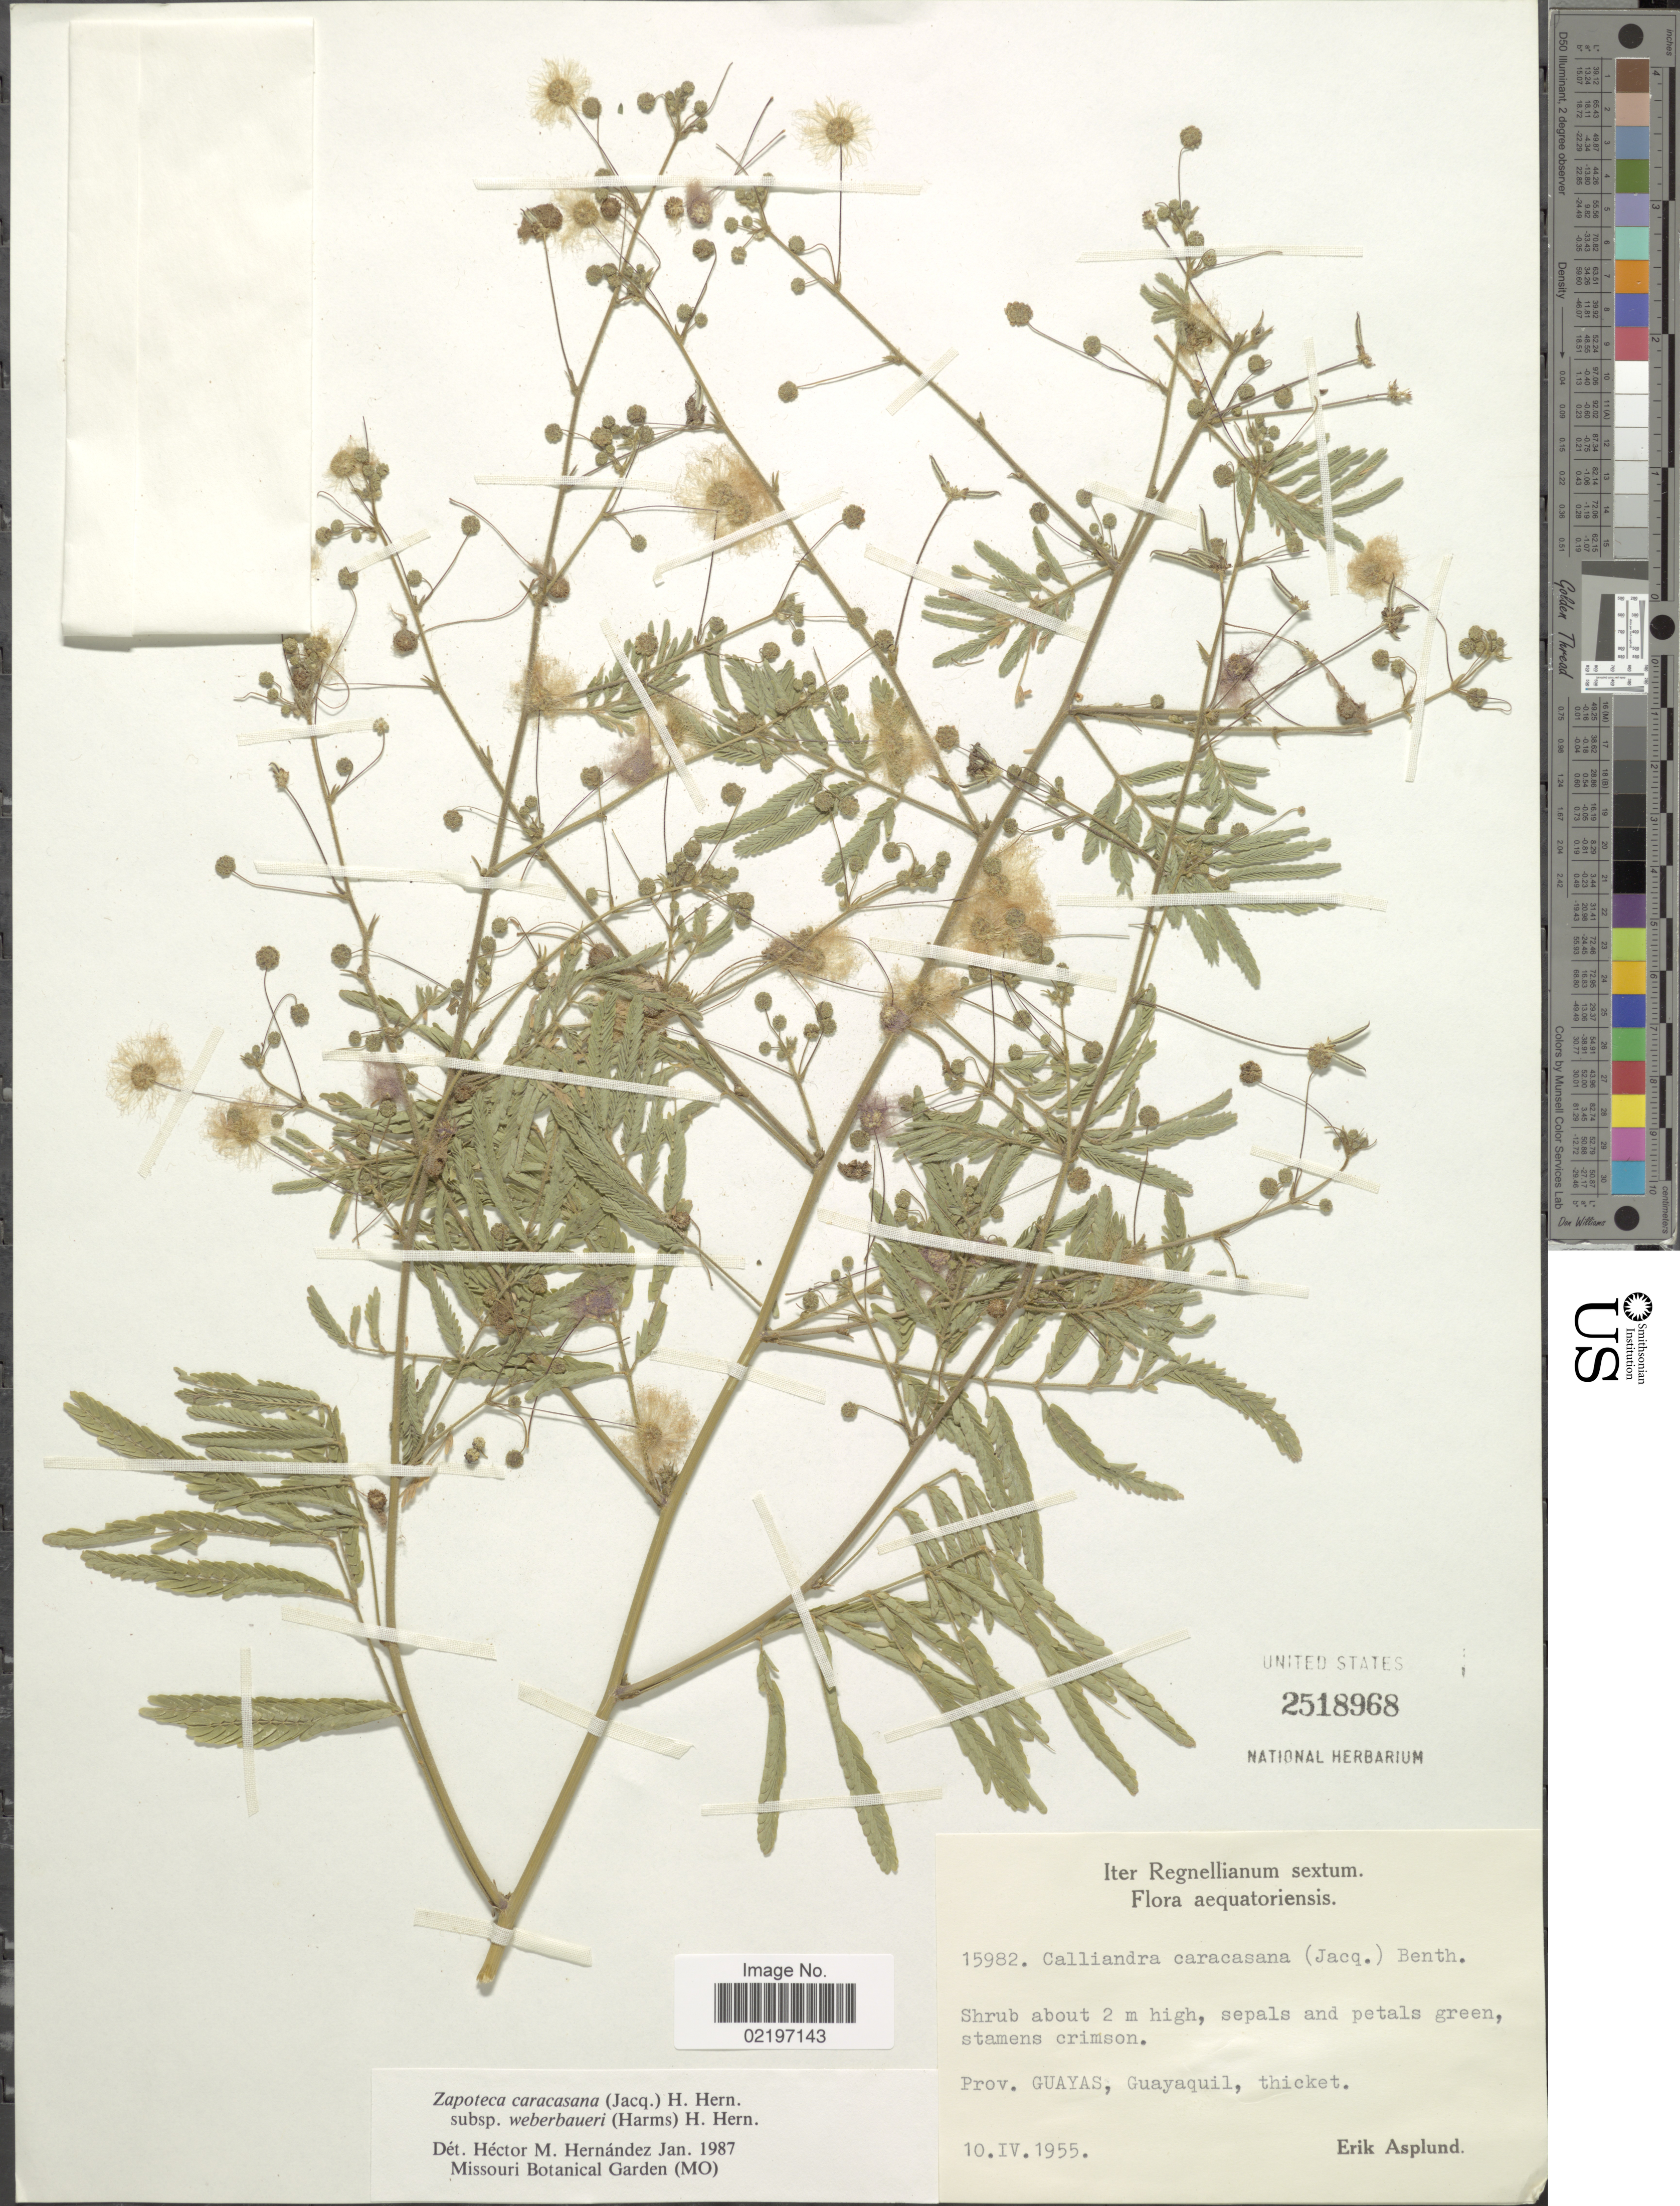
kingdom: Plantae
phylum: Tracheophyta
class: Magnoliopsida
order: Fabales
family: Fabaceae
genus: Zapoteca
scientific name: Zapoteca caracasana subsp. weberbaueri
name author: (Harms) H.M. Hern.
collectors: E. Asplund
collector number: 15982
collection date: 1955-04-10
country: Ecuador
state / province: Guayas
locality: Guayaquil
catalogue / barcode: US 2518968